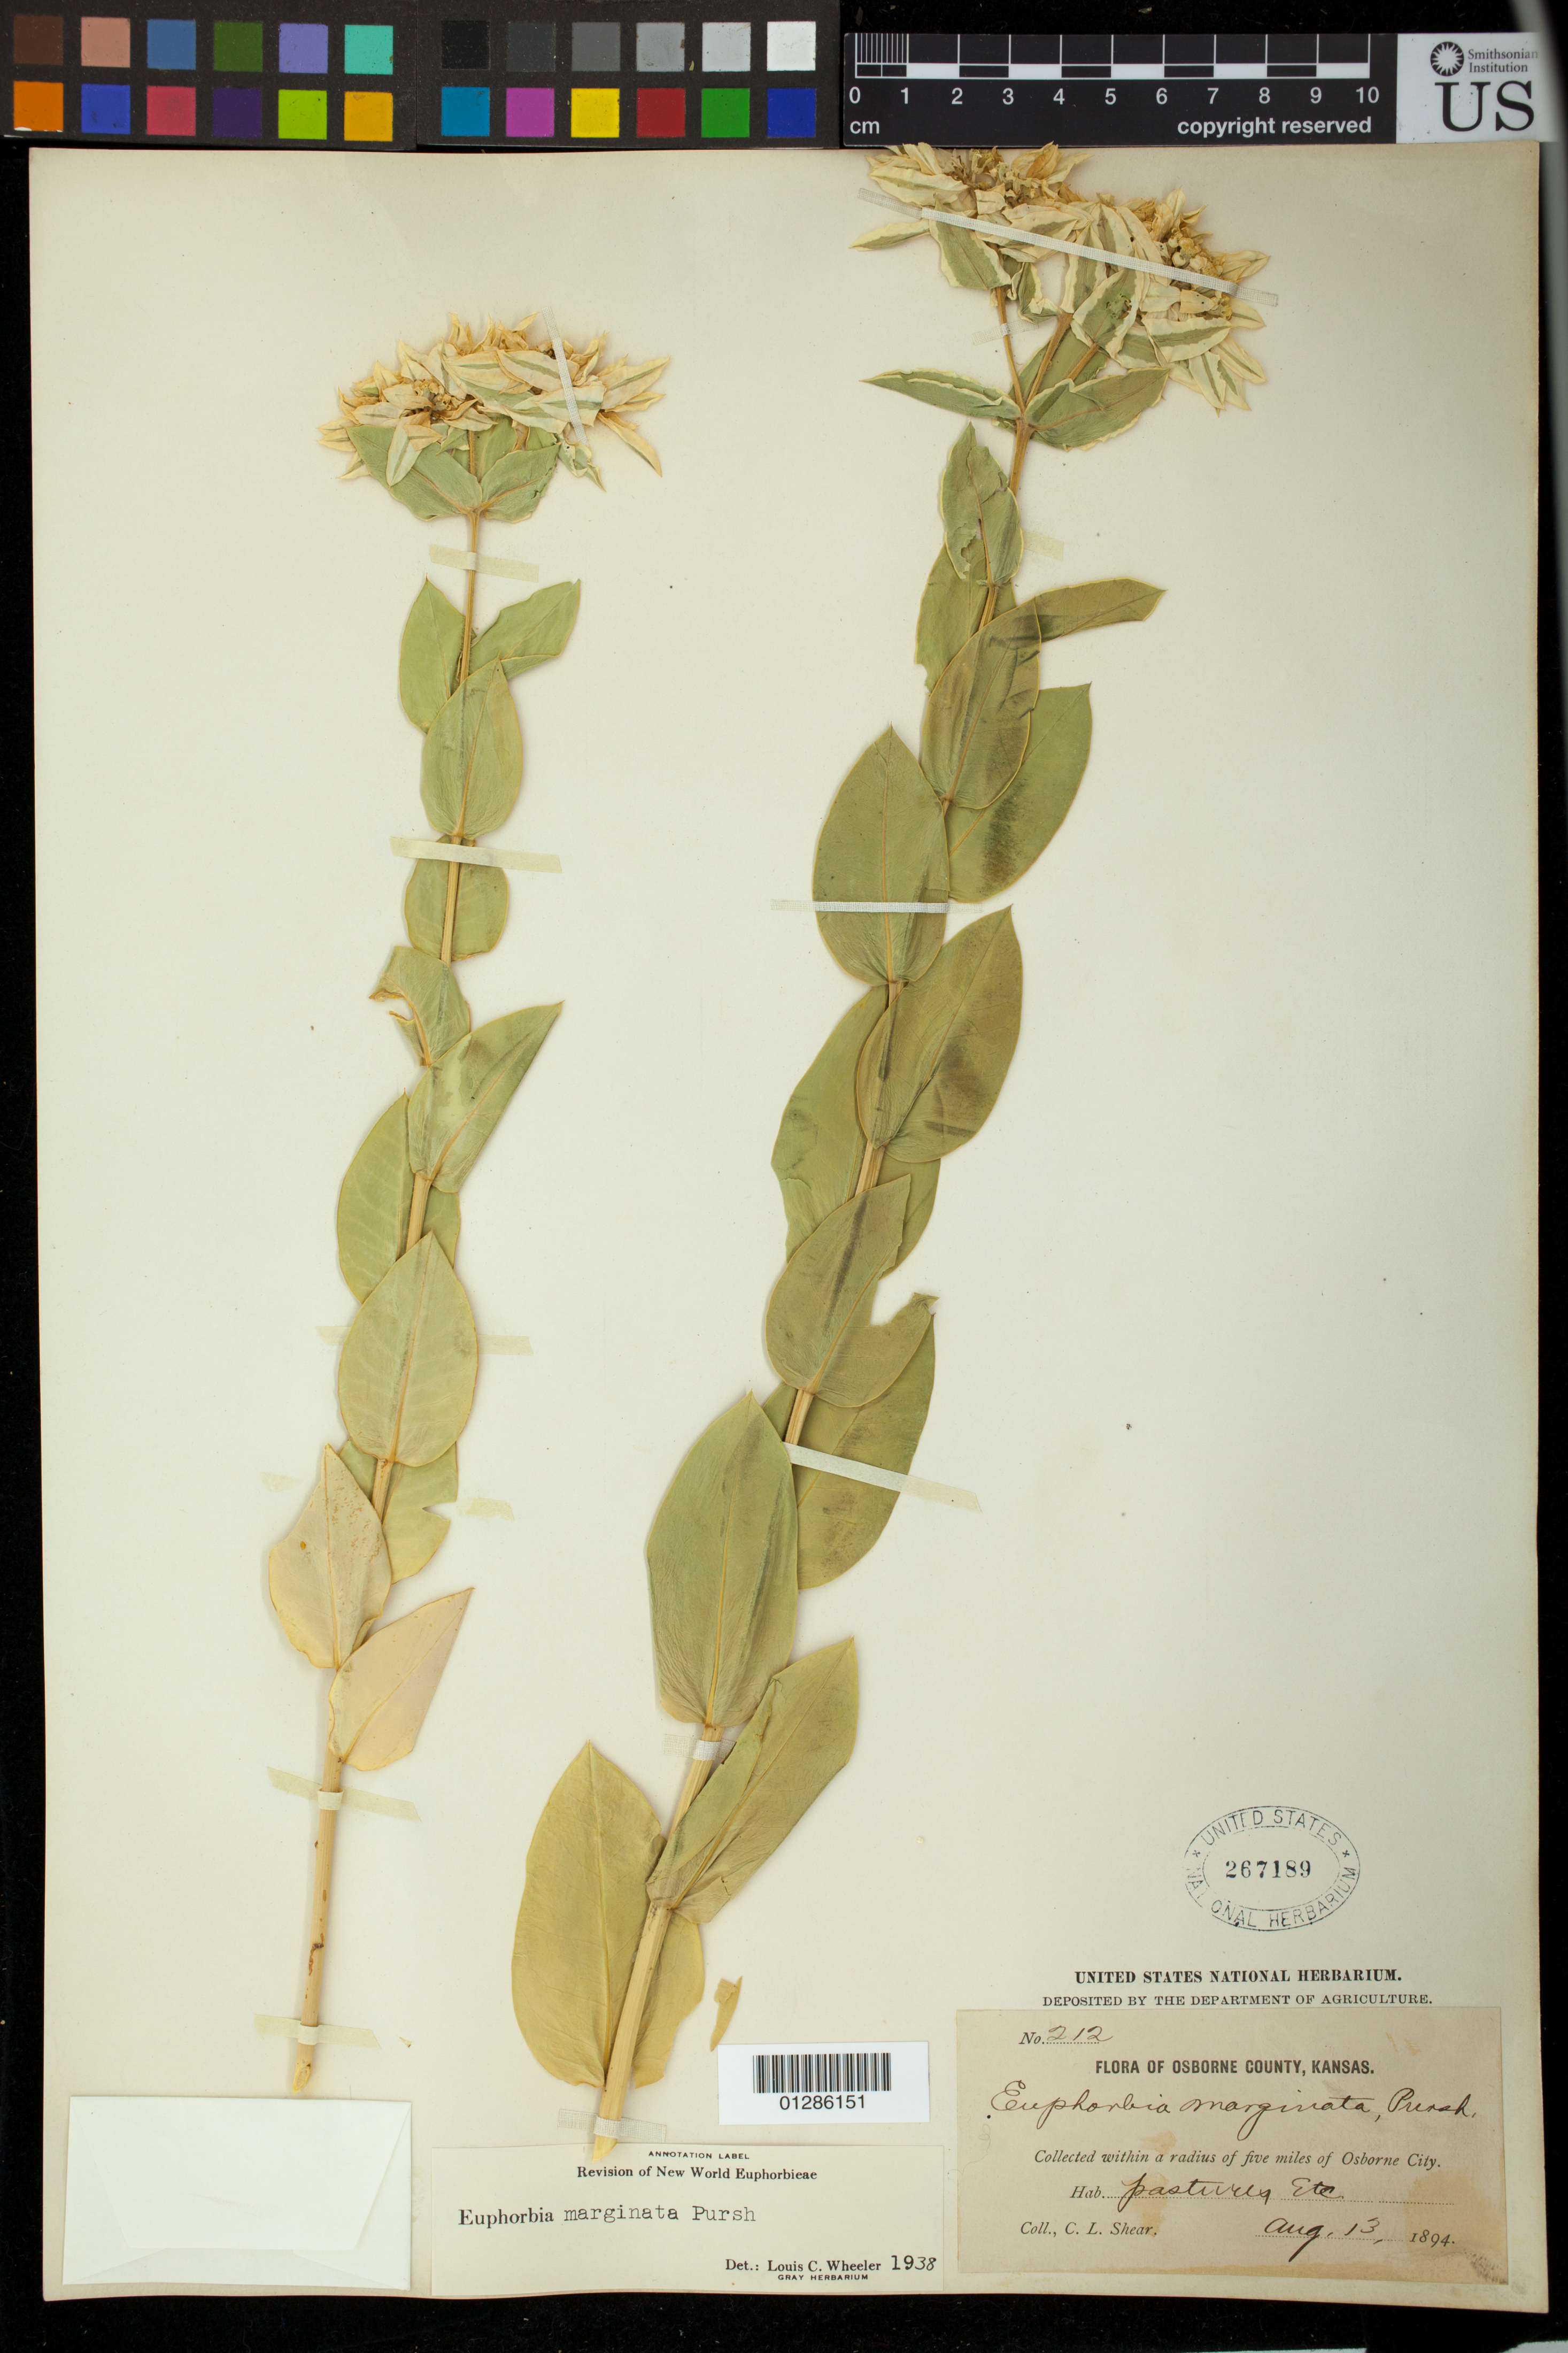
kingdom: Plantae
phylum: Tracheophyta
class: Magnoliopsida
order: Malpighiales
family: Euphorbiaceae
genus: Euphorbia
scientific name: Euphorbia marginata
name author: Pursh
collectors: C. L. Shear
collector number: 212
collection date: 1894-08-13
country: United States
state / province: Kansas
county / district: Osborne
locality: Within five-mile radius of Osborne City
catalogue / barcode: US 267189